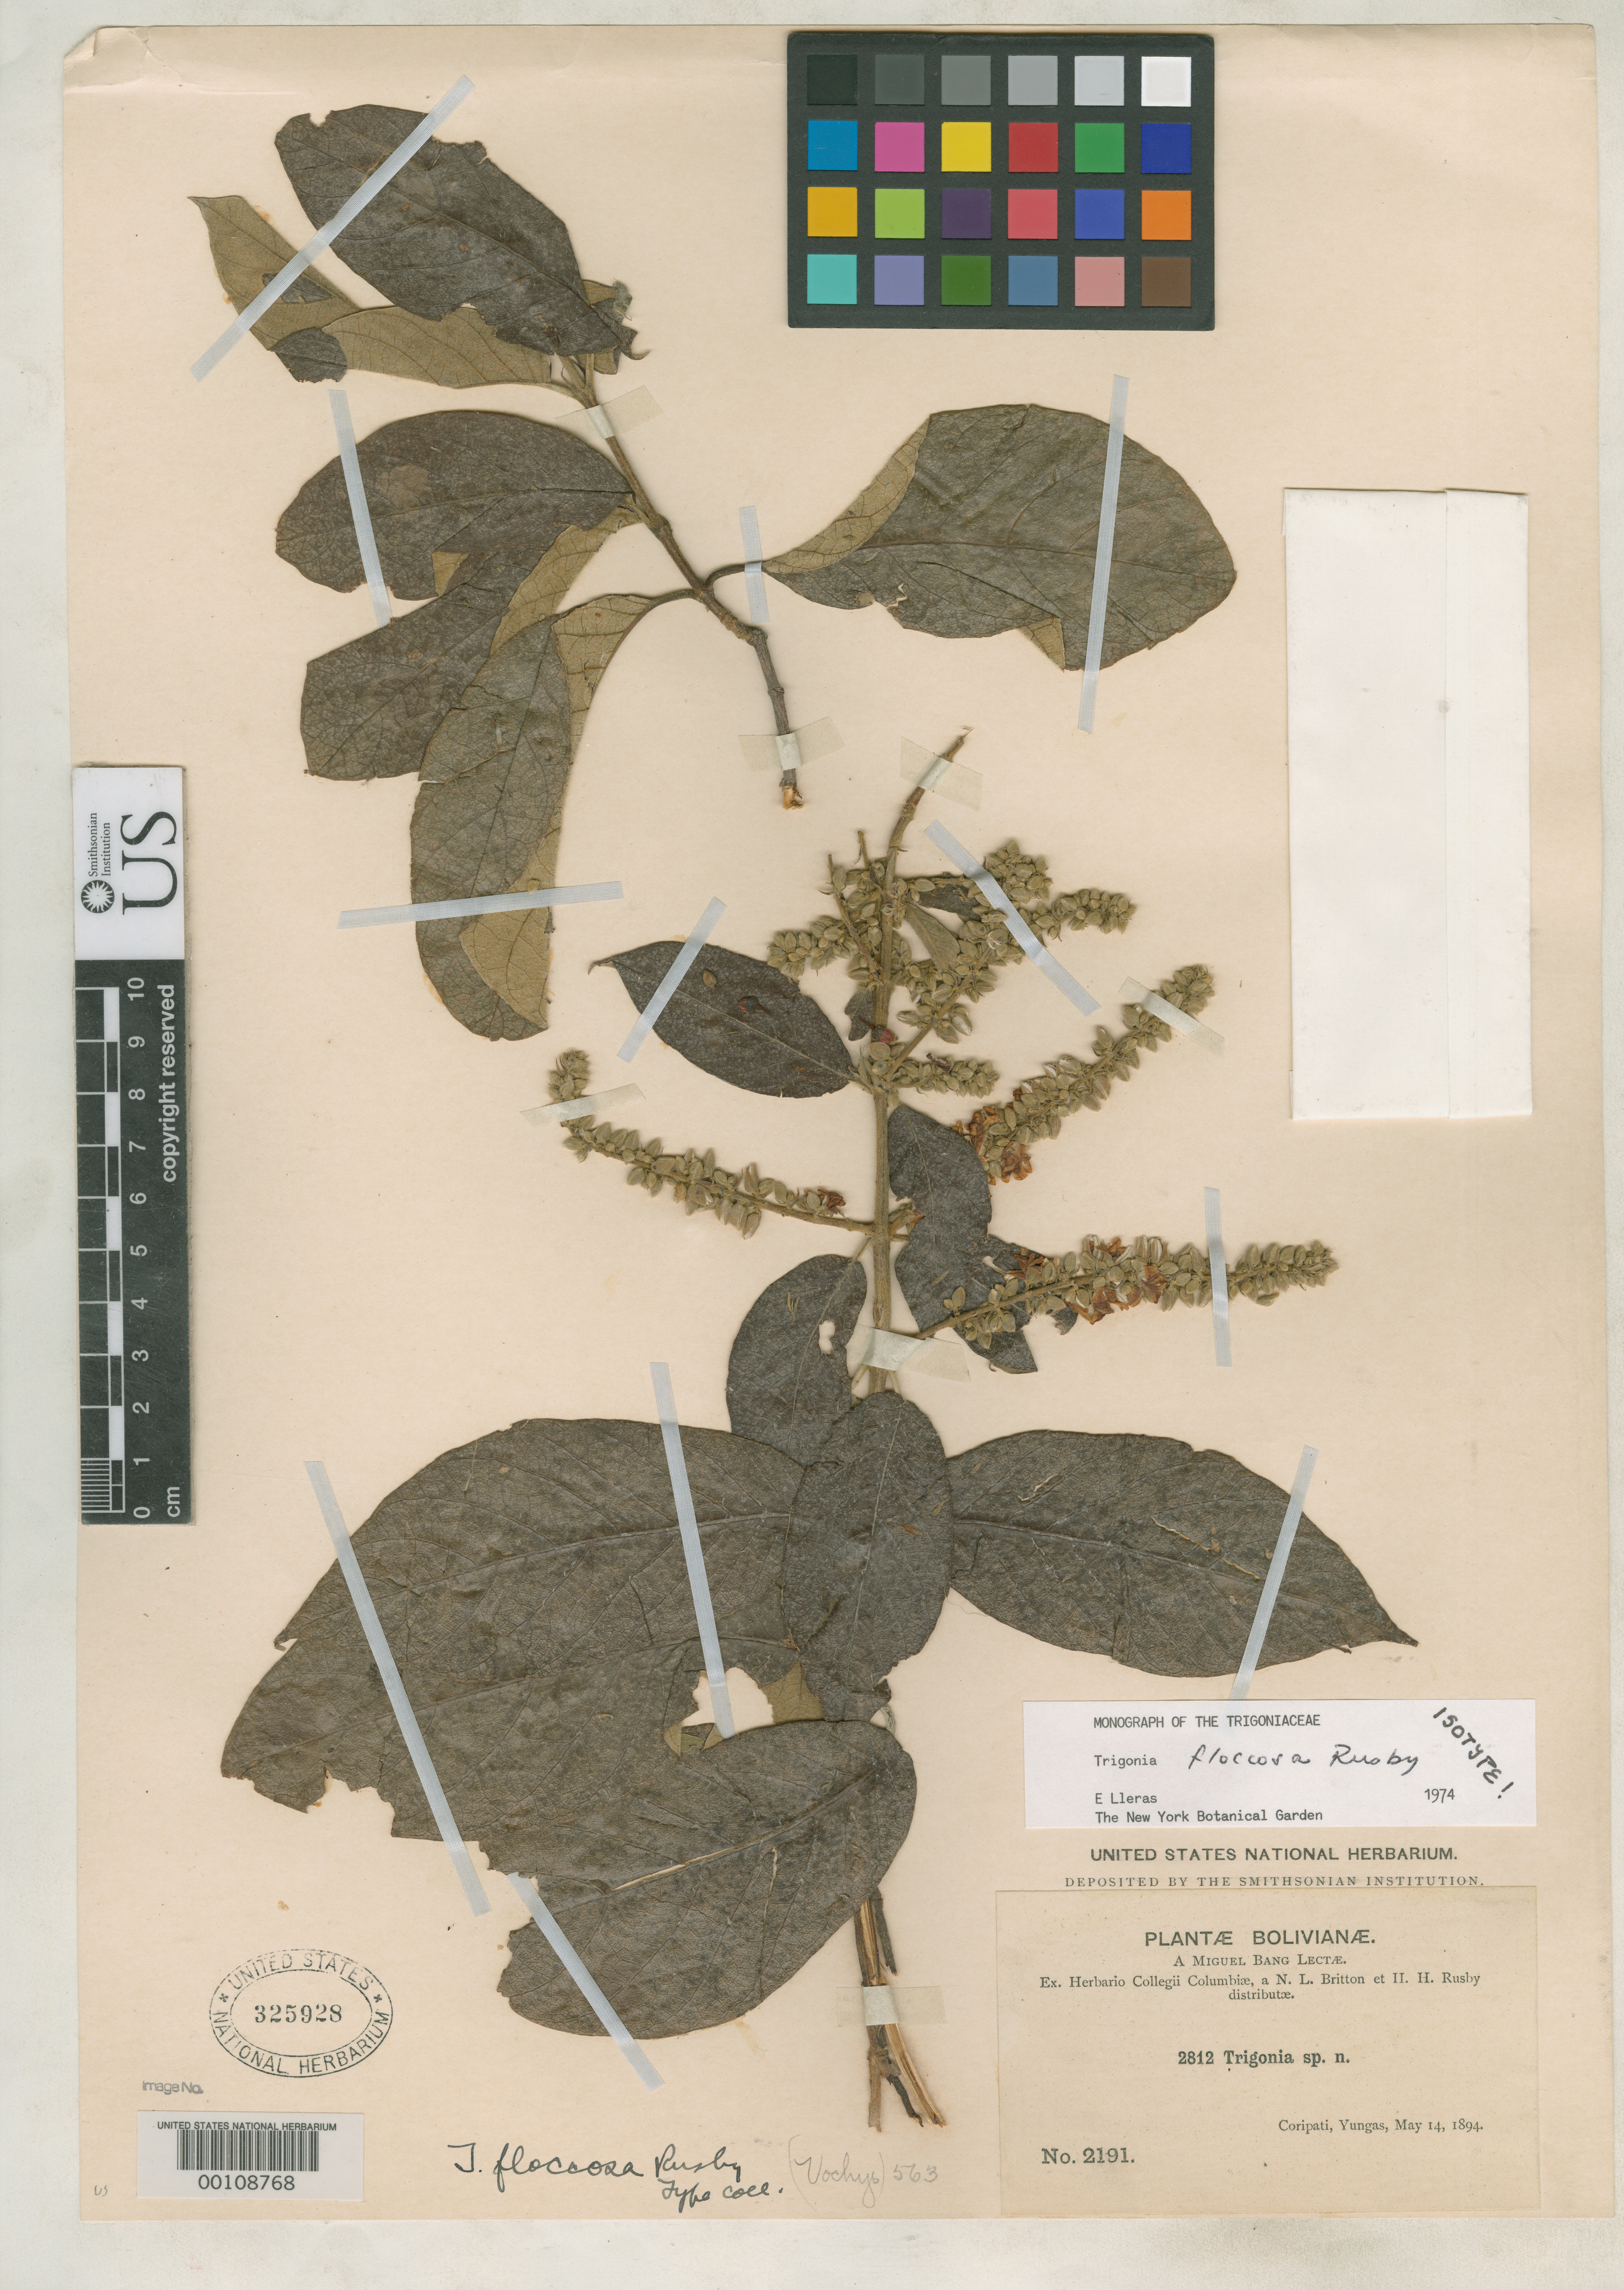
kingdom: Plantae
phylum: Tracheophyta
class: Magnoliopsida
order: Malpighiales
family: Trigoniaceae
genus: Trigonia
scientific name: Trigonia floccosa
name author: Rusby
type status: Isotype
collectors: M. Bang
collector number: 2191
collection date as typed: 14 May 1894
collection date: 1894-05-14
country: Bolivia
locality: Coripata, Yungas.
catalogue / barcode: US 325928